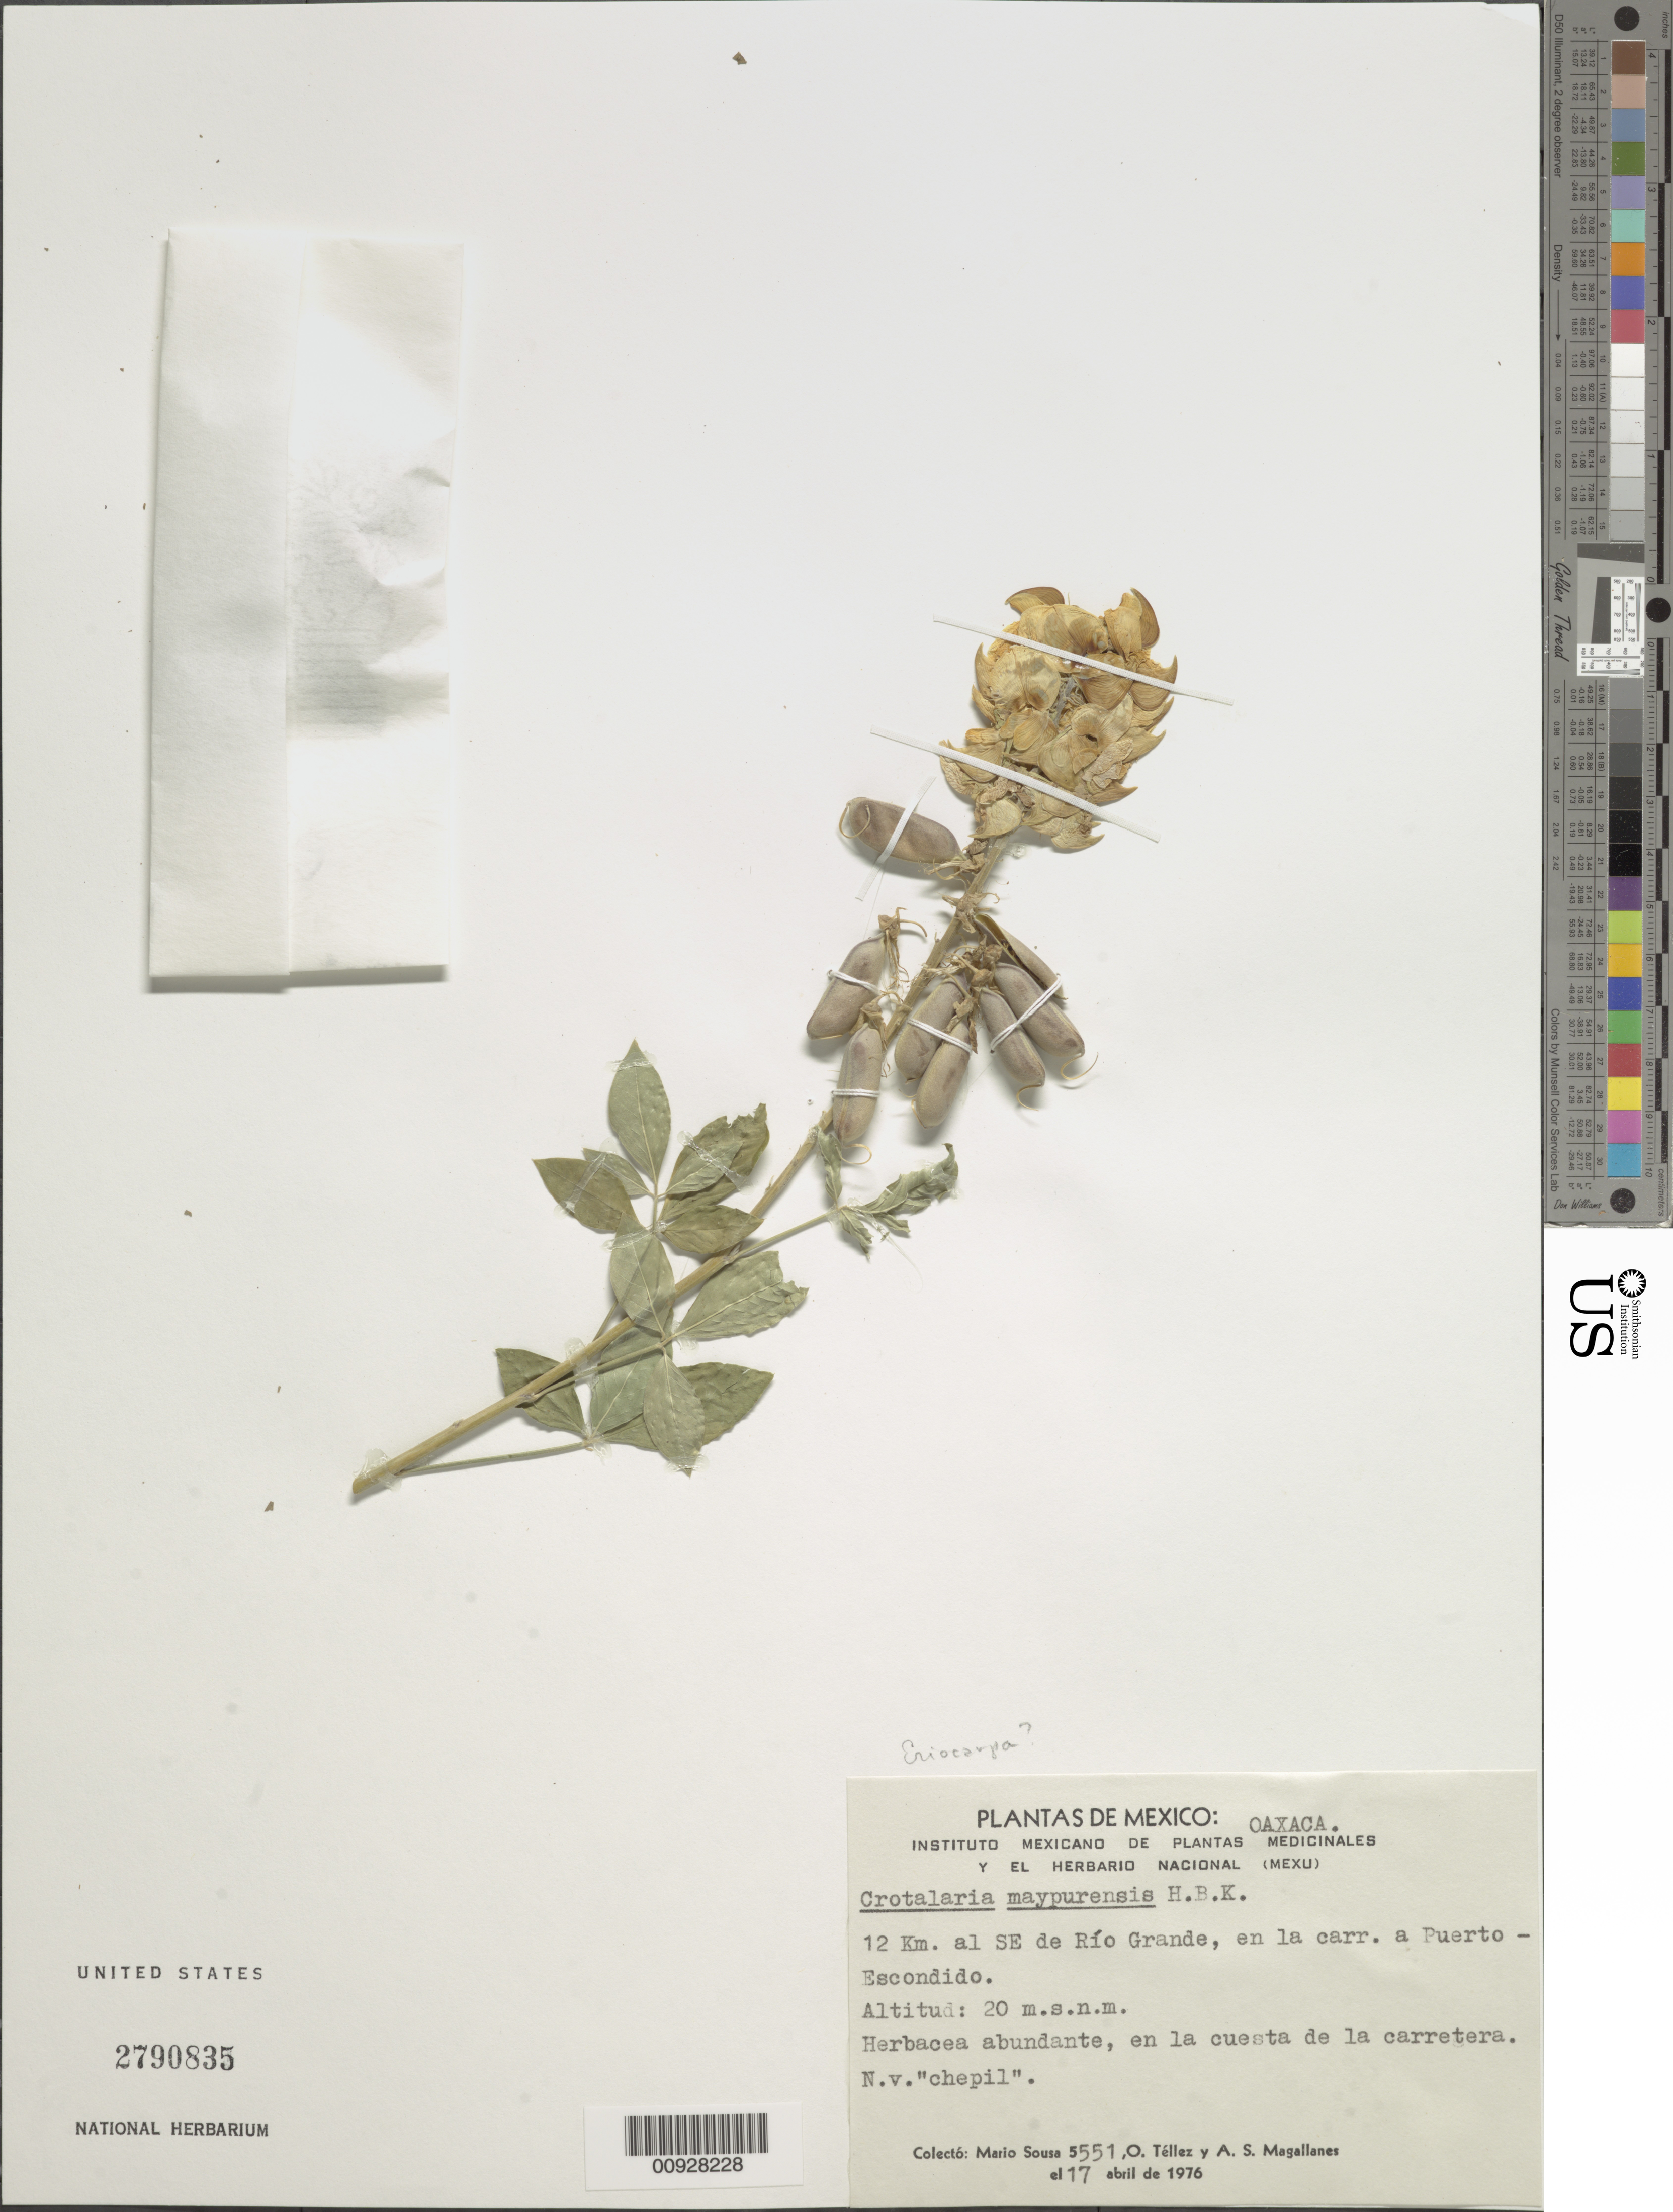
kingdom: Plantae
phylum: Tracheophyta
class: Magnoliopsida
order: Fabales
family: Fabaceae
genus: Crotalaria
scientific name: Crotalaria sp.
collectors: M. Sousa S., O. Téllez V. & A. Magallanes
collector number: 5551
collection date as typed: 17 Apr 1976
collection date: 1976-04-17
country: Mexico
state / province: Oaxaca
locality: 12 km. al SE de Ríi Grande, en la carretera a Puerto Escondido.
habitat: En la cuesta de la carretera.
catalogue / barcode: US 2790835